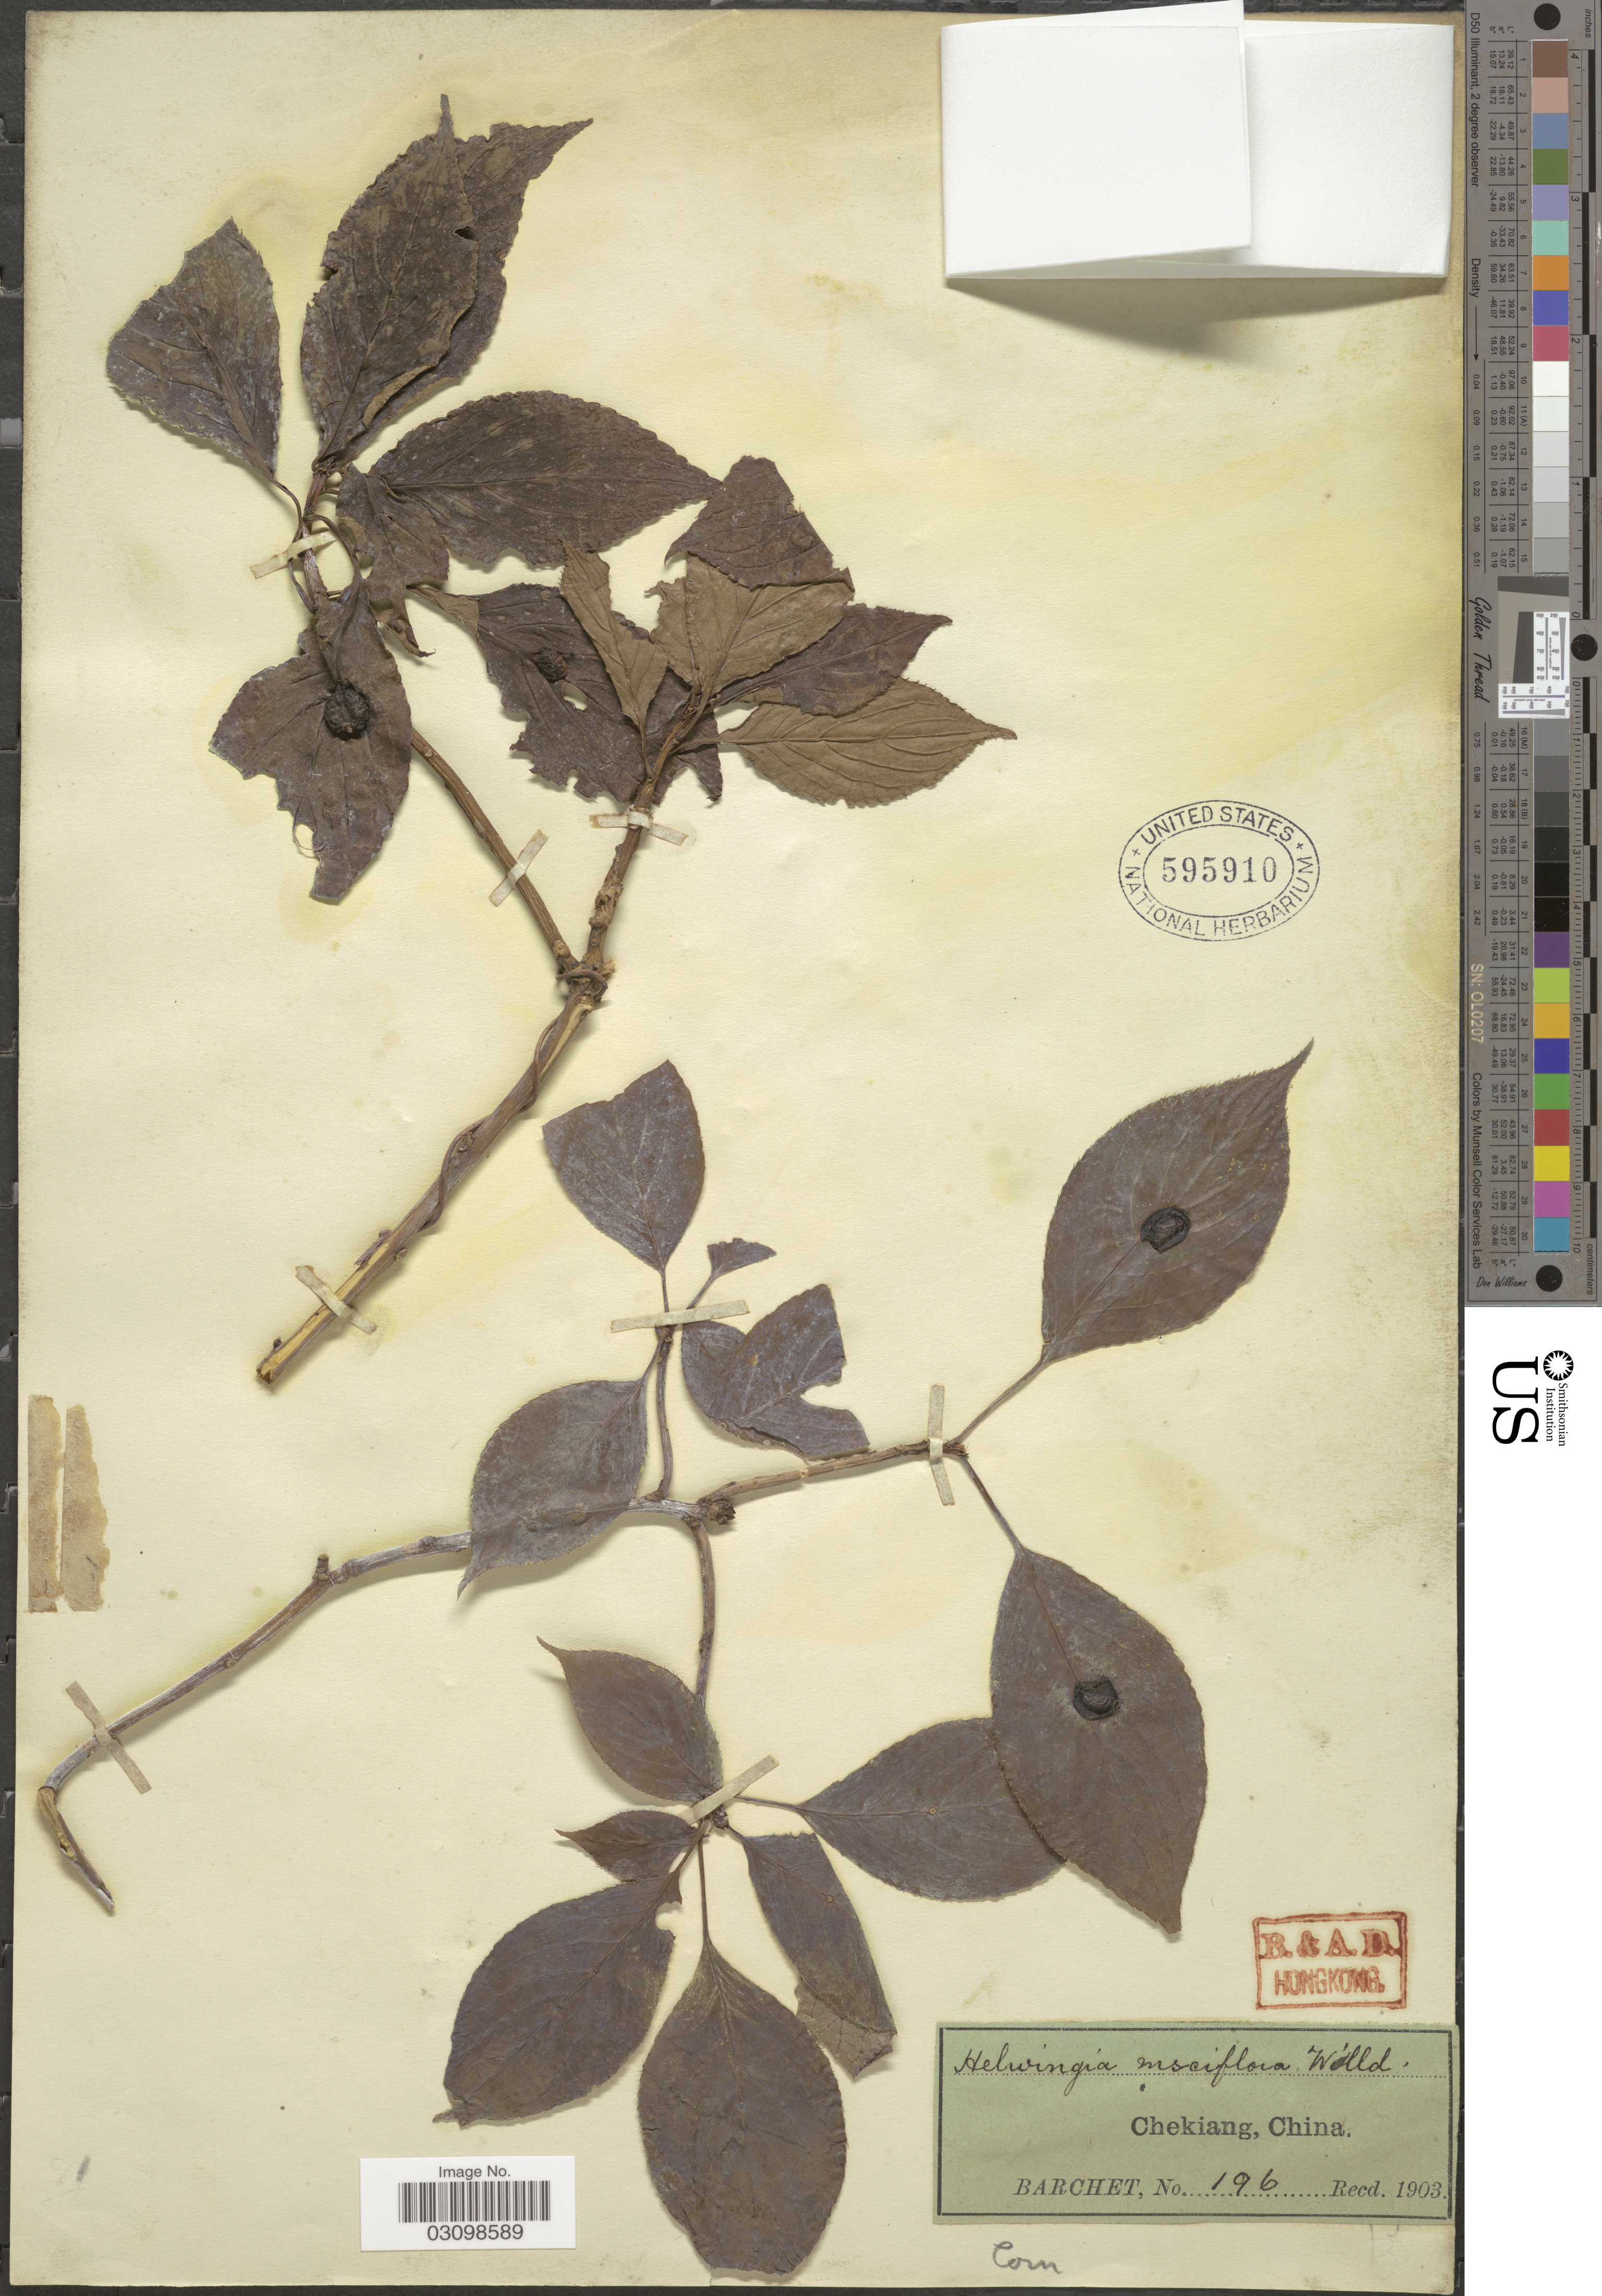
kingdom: Plantae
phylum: Tracheophyta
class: Magnoliopsida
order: Aquifoliales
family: Helwingiaceae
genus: Helwingia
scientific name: Helwingia japonica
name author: (Thunb.) Dietr.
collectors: S. P. Barchet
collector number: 196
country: China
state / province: Zhejiang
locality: Chekiang.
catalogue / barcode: US 595910